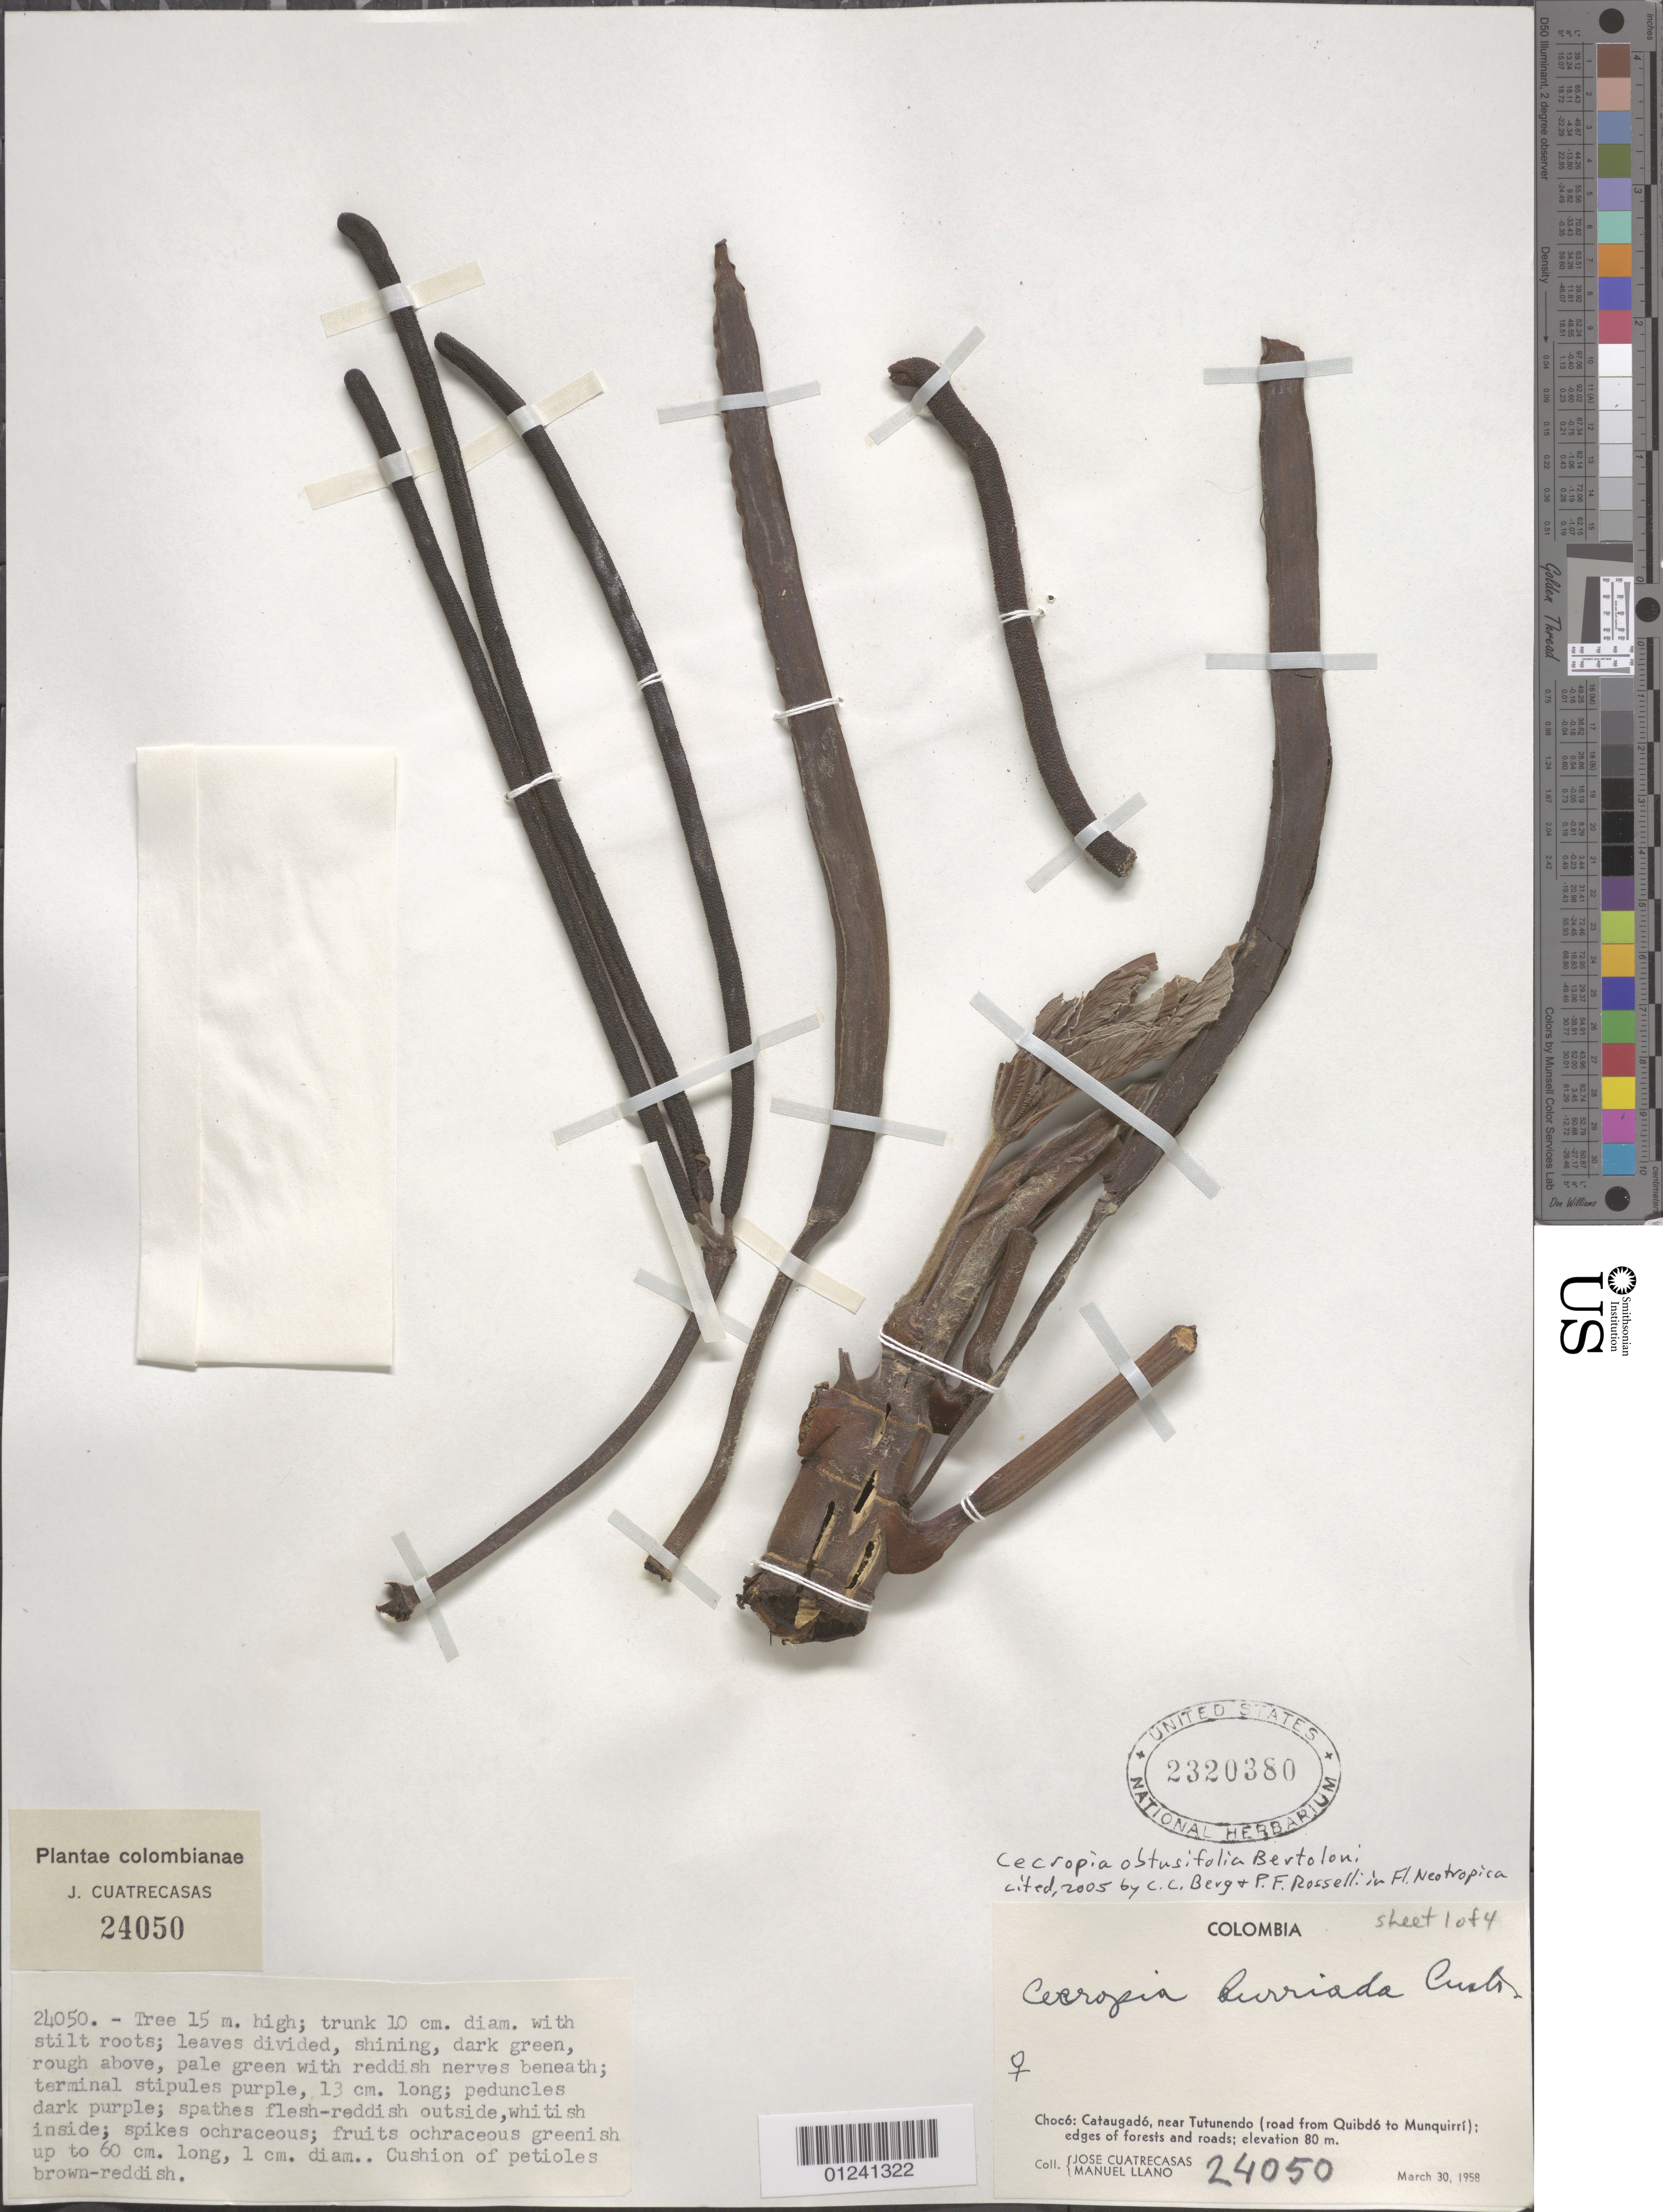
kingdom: Plantae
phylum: Tracheophyta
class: Magnoliopsida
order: Rosales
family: Urticaceae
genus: Cecropia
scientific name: Cecropia obtusifolia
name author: Bertol.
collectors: J. Cuatrecasas & M. Llano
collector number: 24050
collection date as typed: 30 Mar 1958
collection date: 1958-03-30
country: Colombia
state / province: Chocó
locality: Cataugado, near TutUnendo (road from Quibdo to Munquirri)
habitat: edges of forests and roads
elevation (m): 80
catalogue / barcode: US 2320380